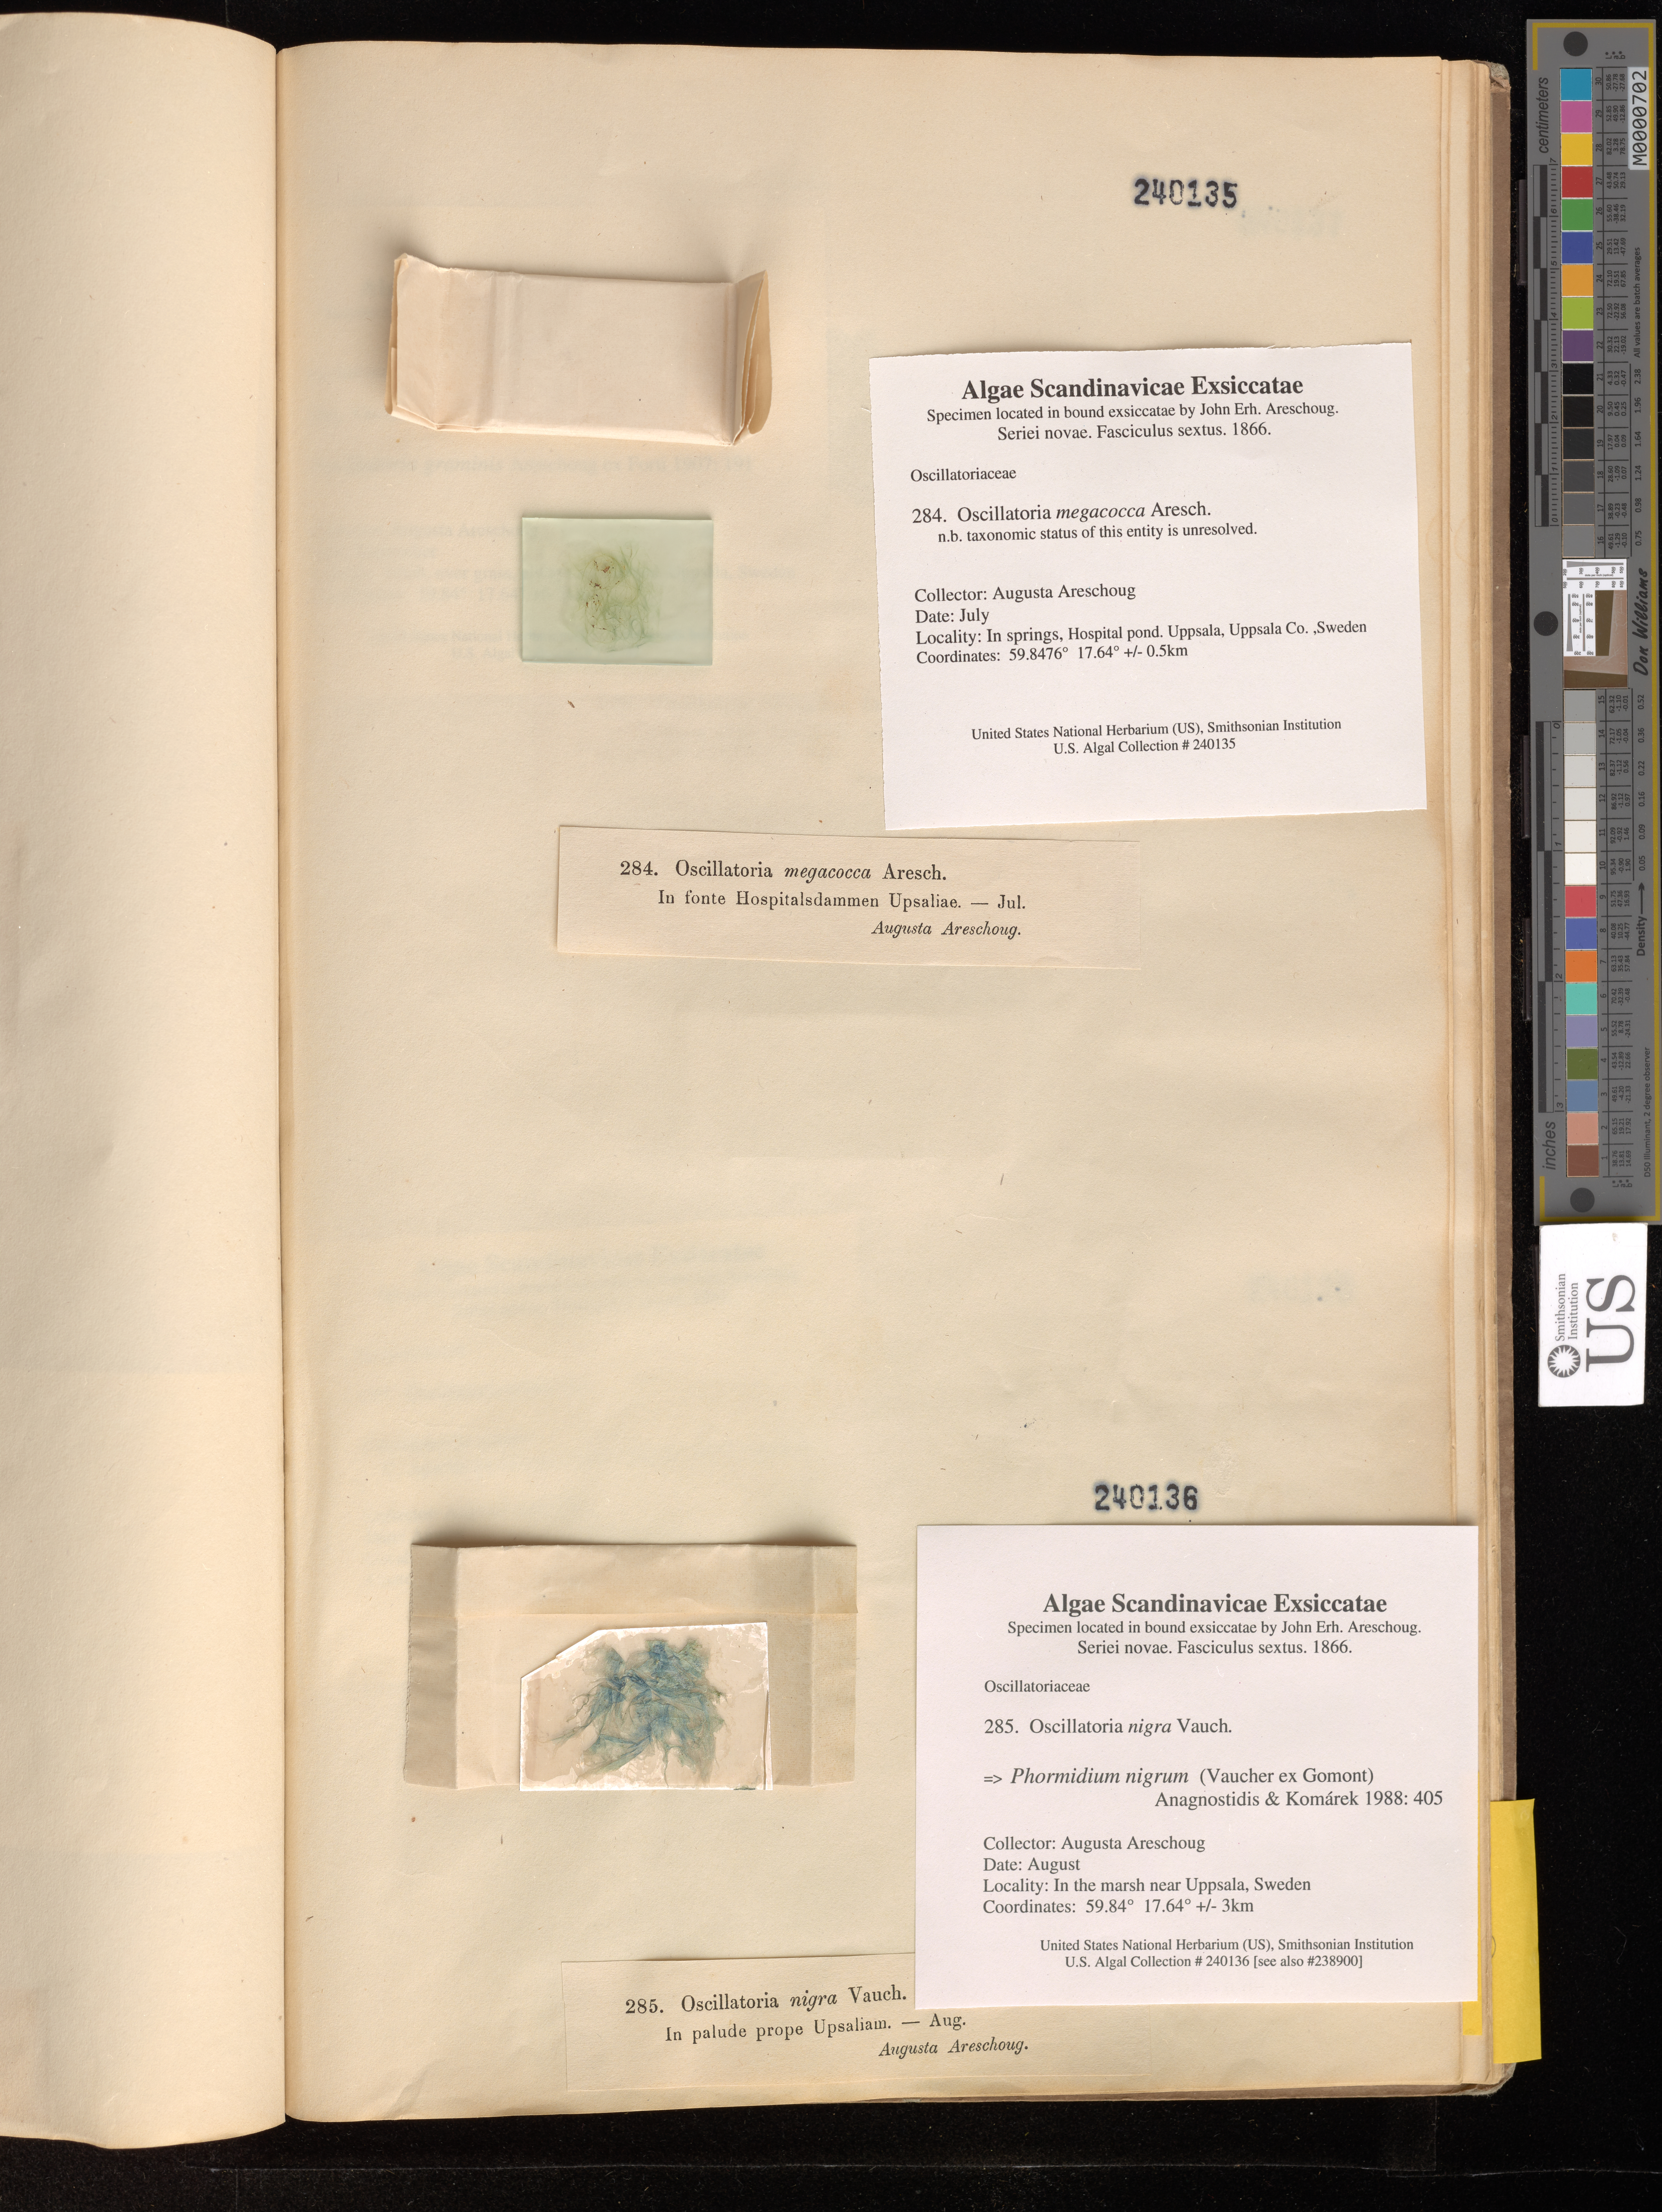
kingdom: Bacteria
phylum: Cyanobacteria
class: Cyanobacteriia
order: Cyanobacteriales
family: Oscillatoriaceae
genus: Oscillatoria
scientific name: Oscillatoria megacocca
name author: Areschoug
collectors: A. Areschoug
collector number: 285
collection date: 1866-07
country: Sweden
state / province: Uppsala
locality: In springs, Hospital pond. Uppsala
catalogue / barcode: US 240135